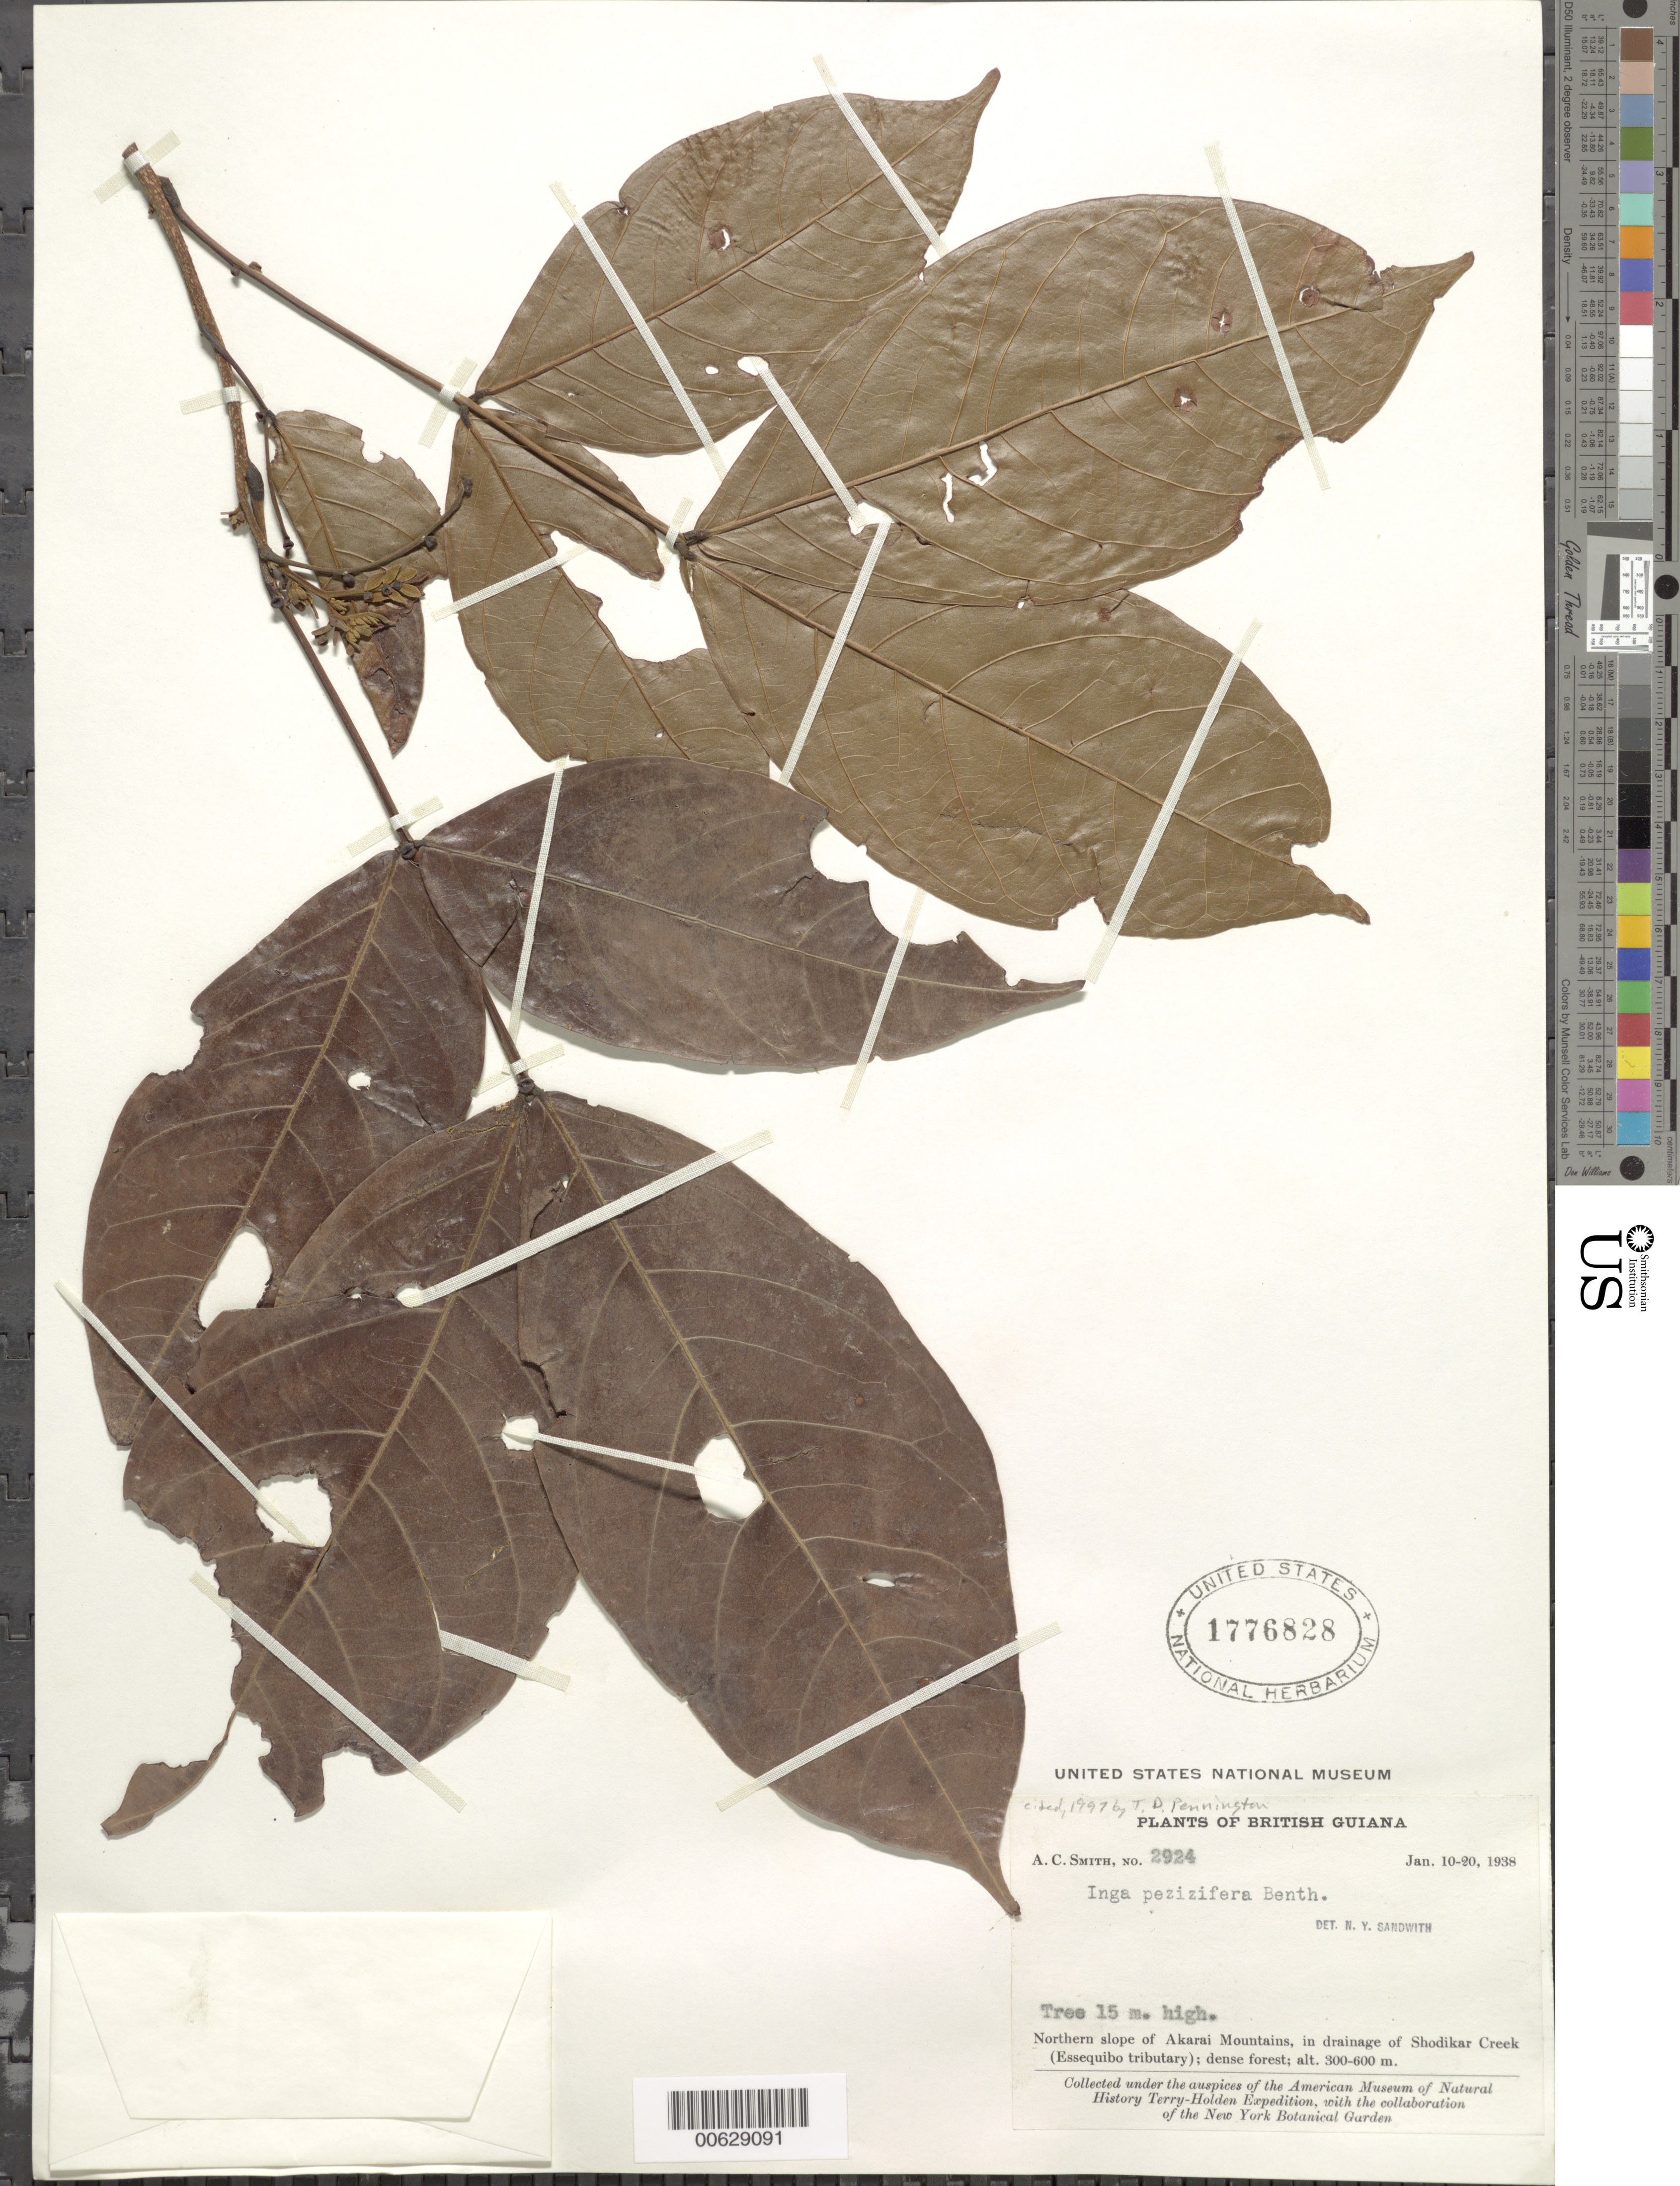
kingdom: Plantae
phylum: Tracheophyta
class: Magnoliopsida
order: Fabales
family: Fabaceae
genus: Inga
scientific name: Inga pezizifera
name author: Benth.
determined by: Pennington, T. D., (K)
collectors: A. C. Smith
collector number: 2924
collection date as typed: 10-Jan-38 to 20-Jan-38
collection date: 1938-01-10/1938-01-20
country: Guyana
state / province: U. Takutu-U. Essequibo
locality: Akarai Mts., N slope; in drainage of Shodikar Creek (Essequibo tributary)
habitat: Dense forest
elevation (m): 300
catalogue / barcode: US 1776828